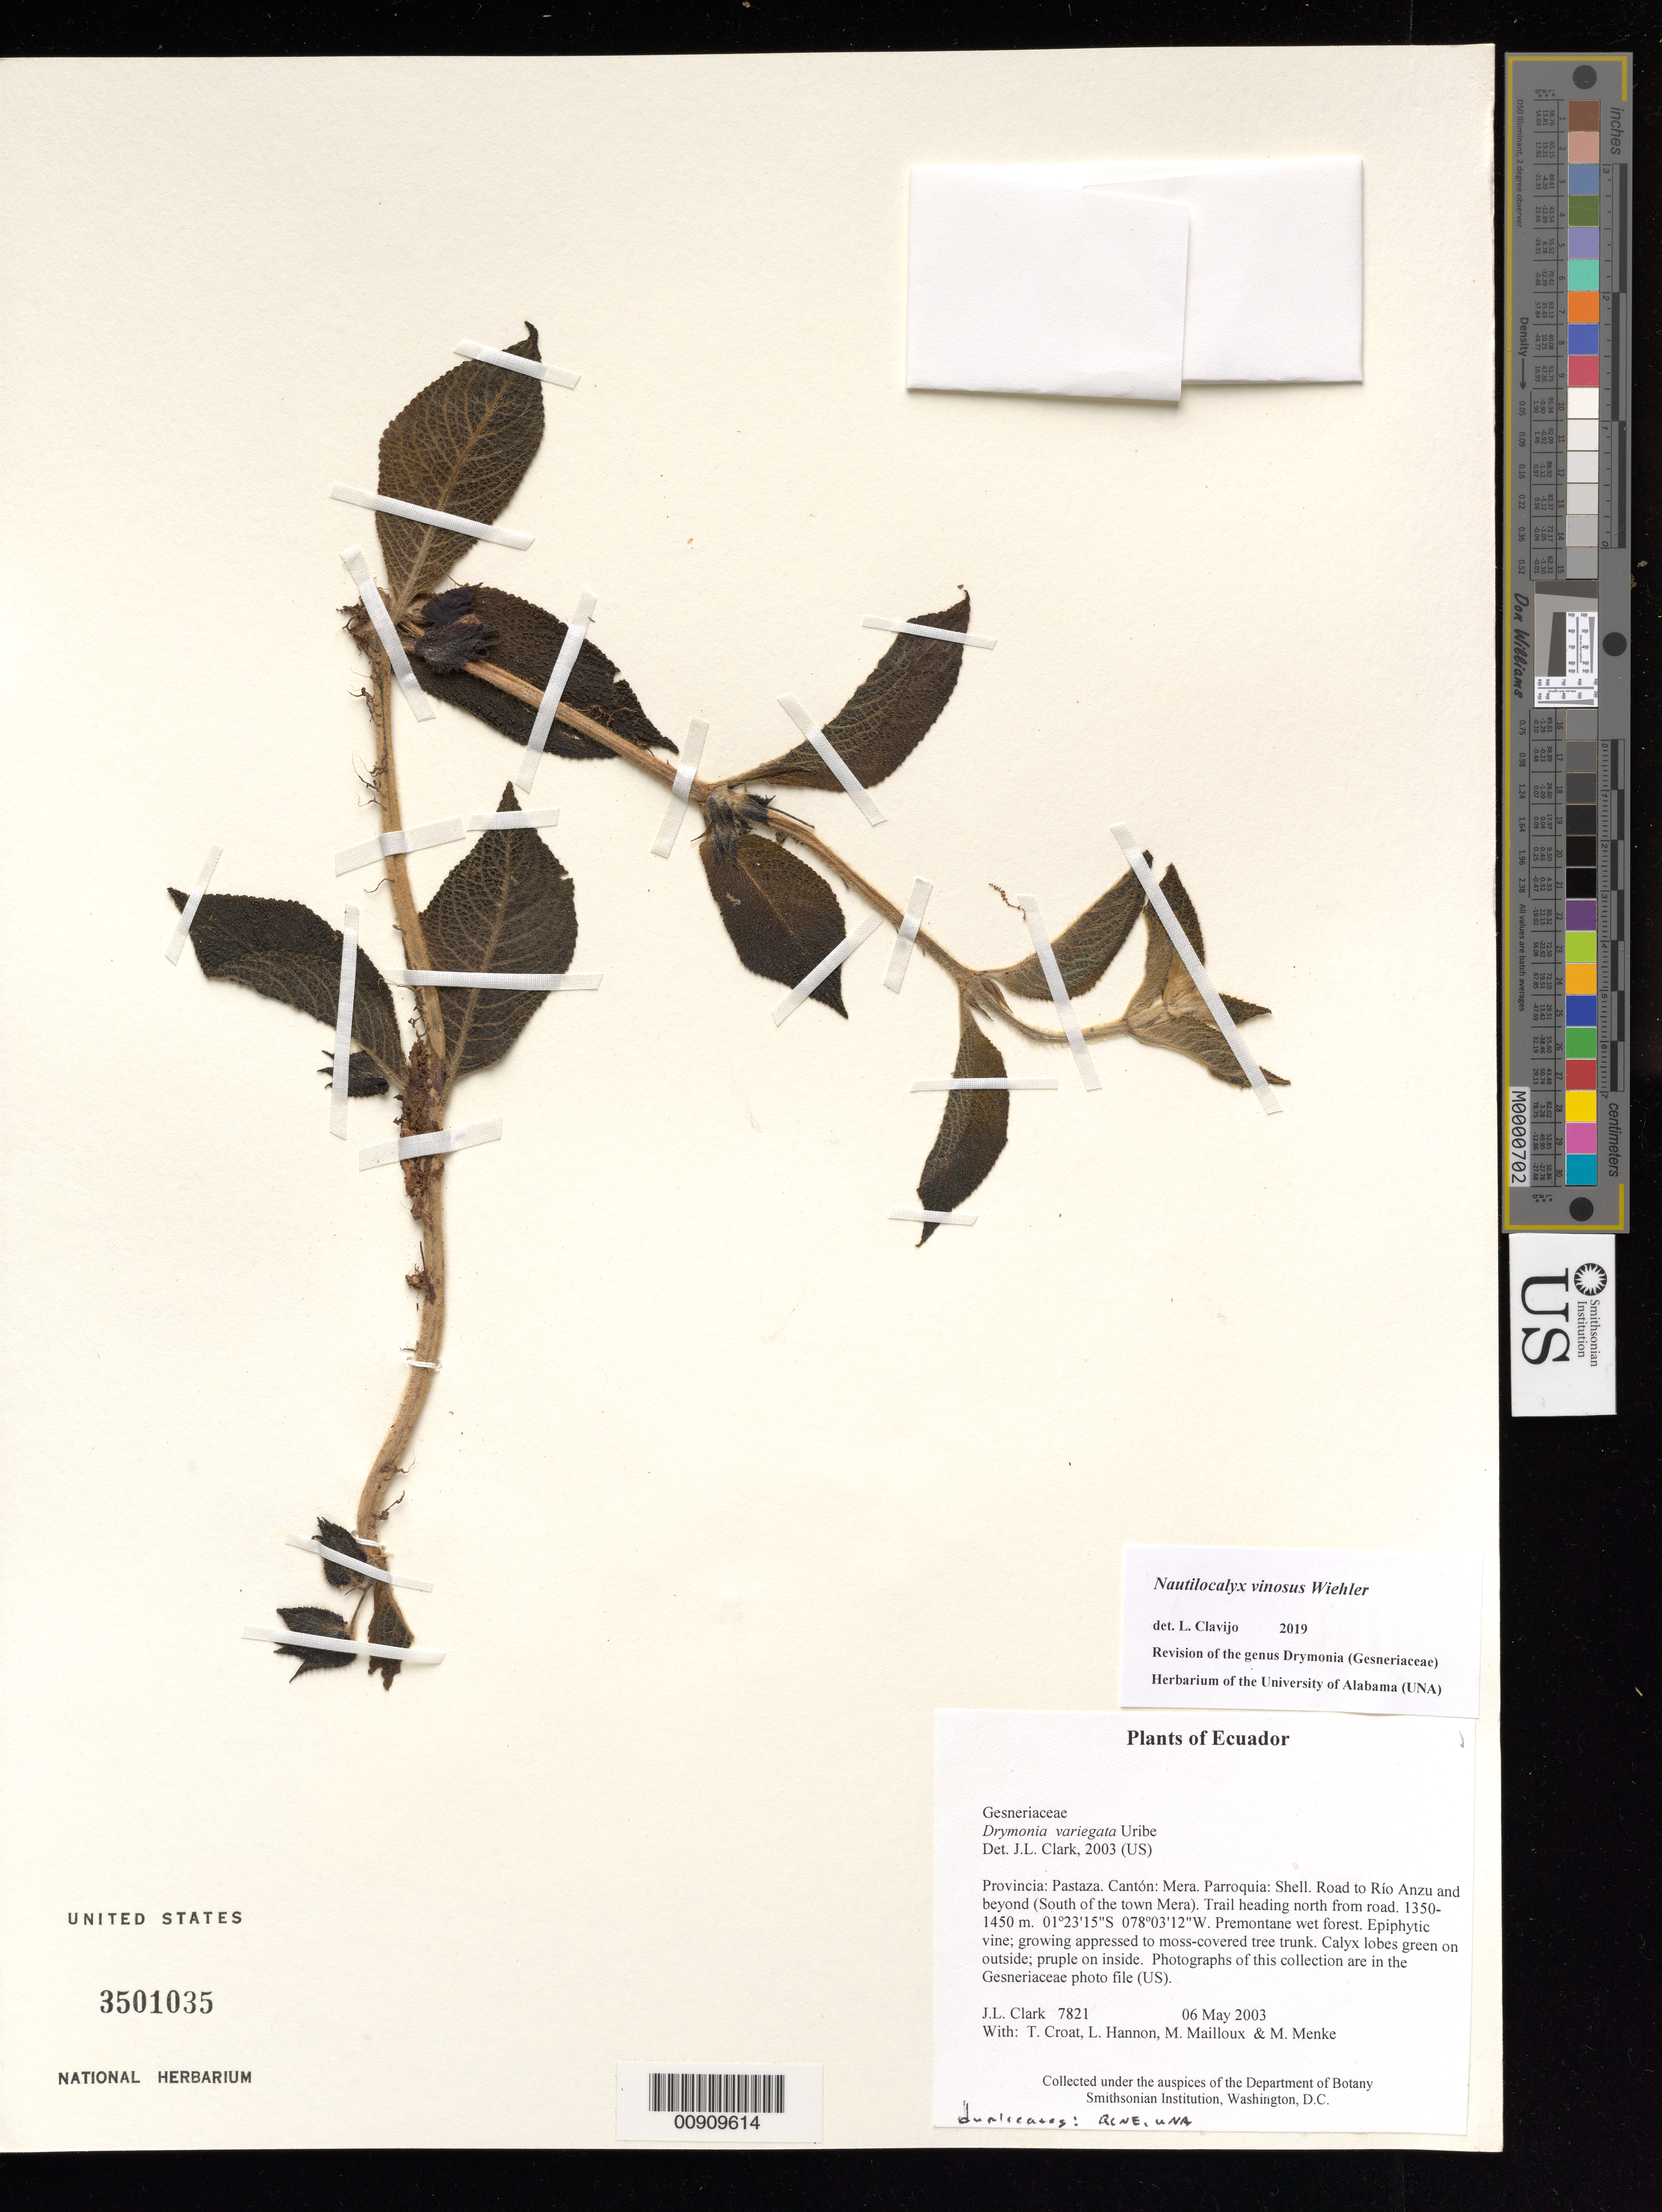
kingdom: Plantae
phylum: Tracheophyta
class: Magnoliopsida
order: Lamiales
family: Gesneriaceae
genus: Drymonia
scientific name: Drymonia variegata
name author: L. Uribe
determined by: Clark, J. L., (SEL), The Marie Selby Botanical Garden (UNITED STATES)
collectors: J. L. Clark, T. B. Croat, L. Hannon, M. Mailloux & M. Menke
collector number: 7821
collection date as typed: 06 May 2003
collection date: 2003-05-06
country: Ecuador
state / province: Pastaza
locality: Mera. Parroquia: Shell. Road to Río Anzu and beyond (South of the town Mera). Trail heading north from road.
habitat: Premontane wet forest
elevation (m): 1350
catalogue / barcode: US 3501035